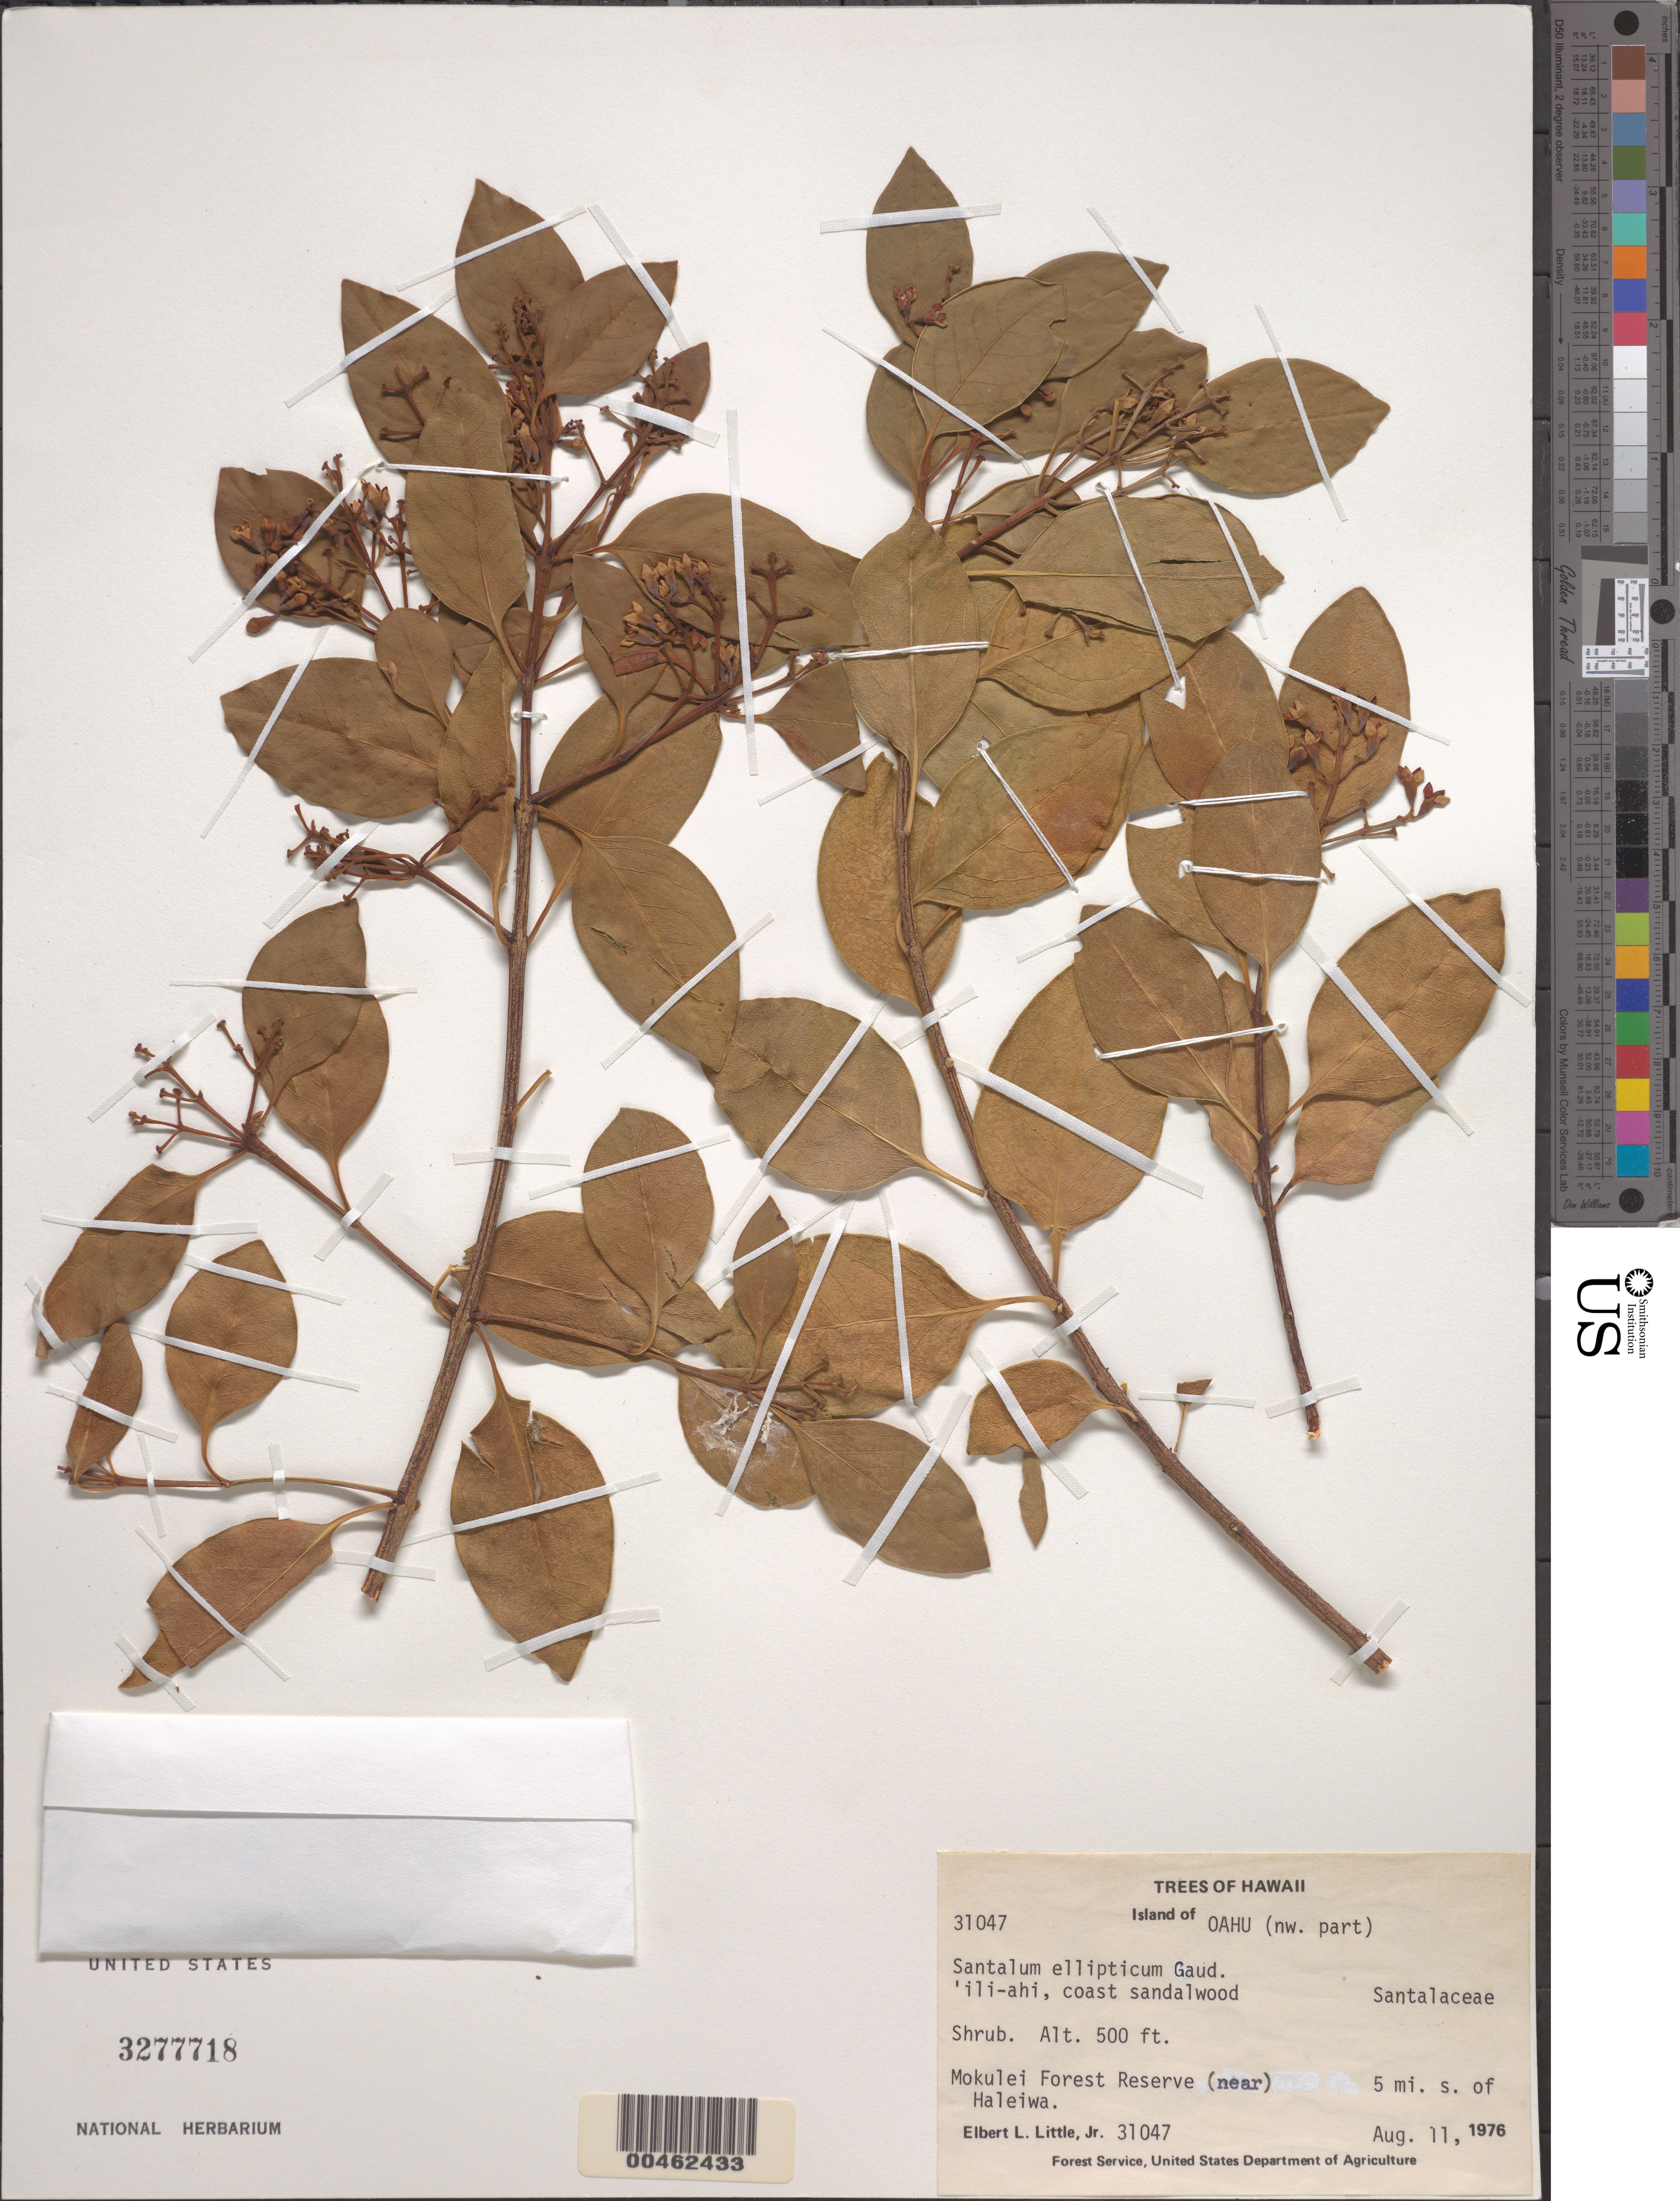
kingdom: Plantae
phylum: Tracheophyta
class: Magnoliopsida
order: Santalales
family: Santalaceae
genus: Santalum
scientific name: Santalum ellipticum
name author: Gaudich.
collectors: E. L. Little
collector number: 31047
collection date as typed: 11 Aug 1976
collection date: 1976-08-11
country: United States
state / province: Hawaii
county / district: Honolulu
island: Oahu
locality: NW part of Oahu, near Mokulei Forest Reserve, 5 mi S of Haleiwa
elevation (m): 152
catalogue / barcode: US 3277718